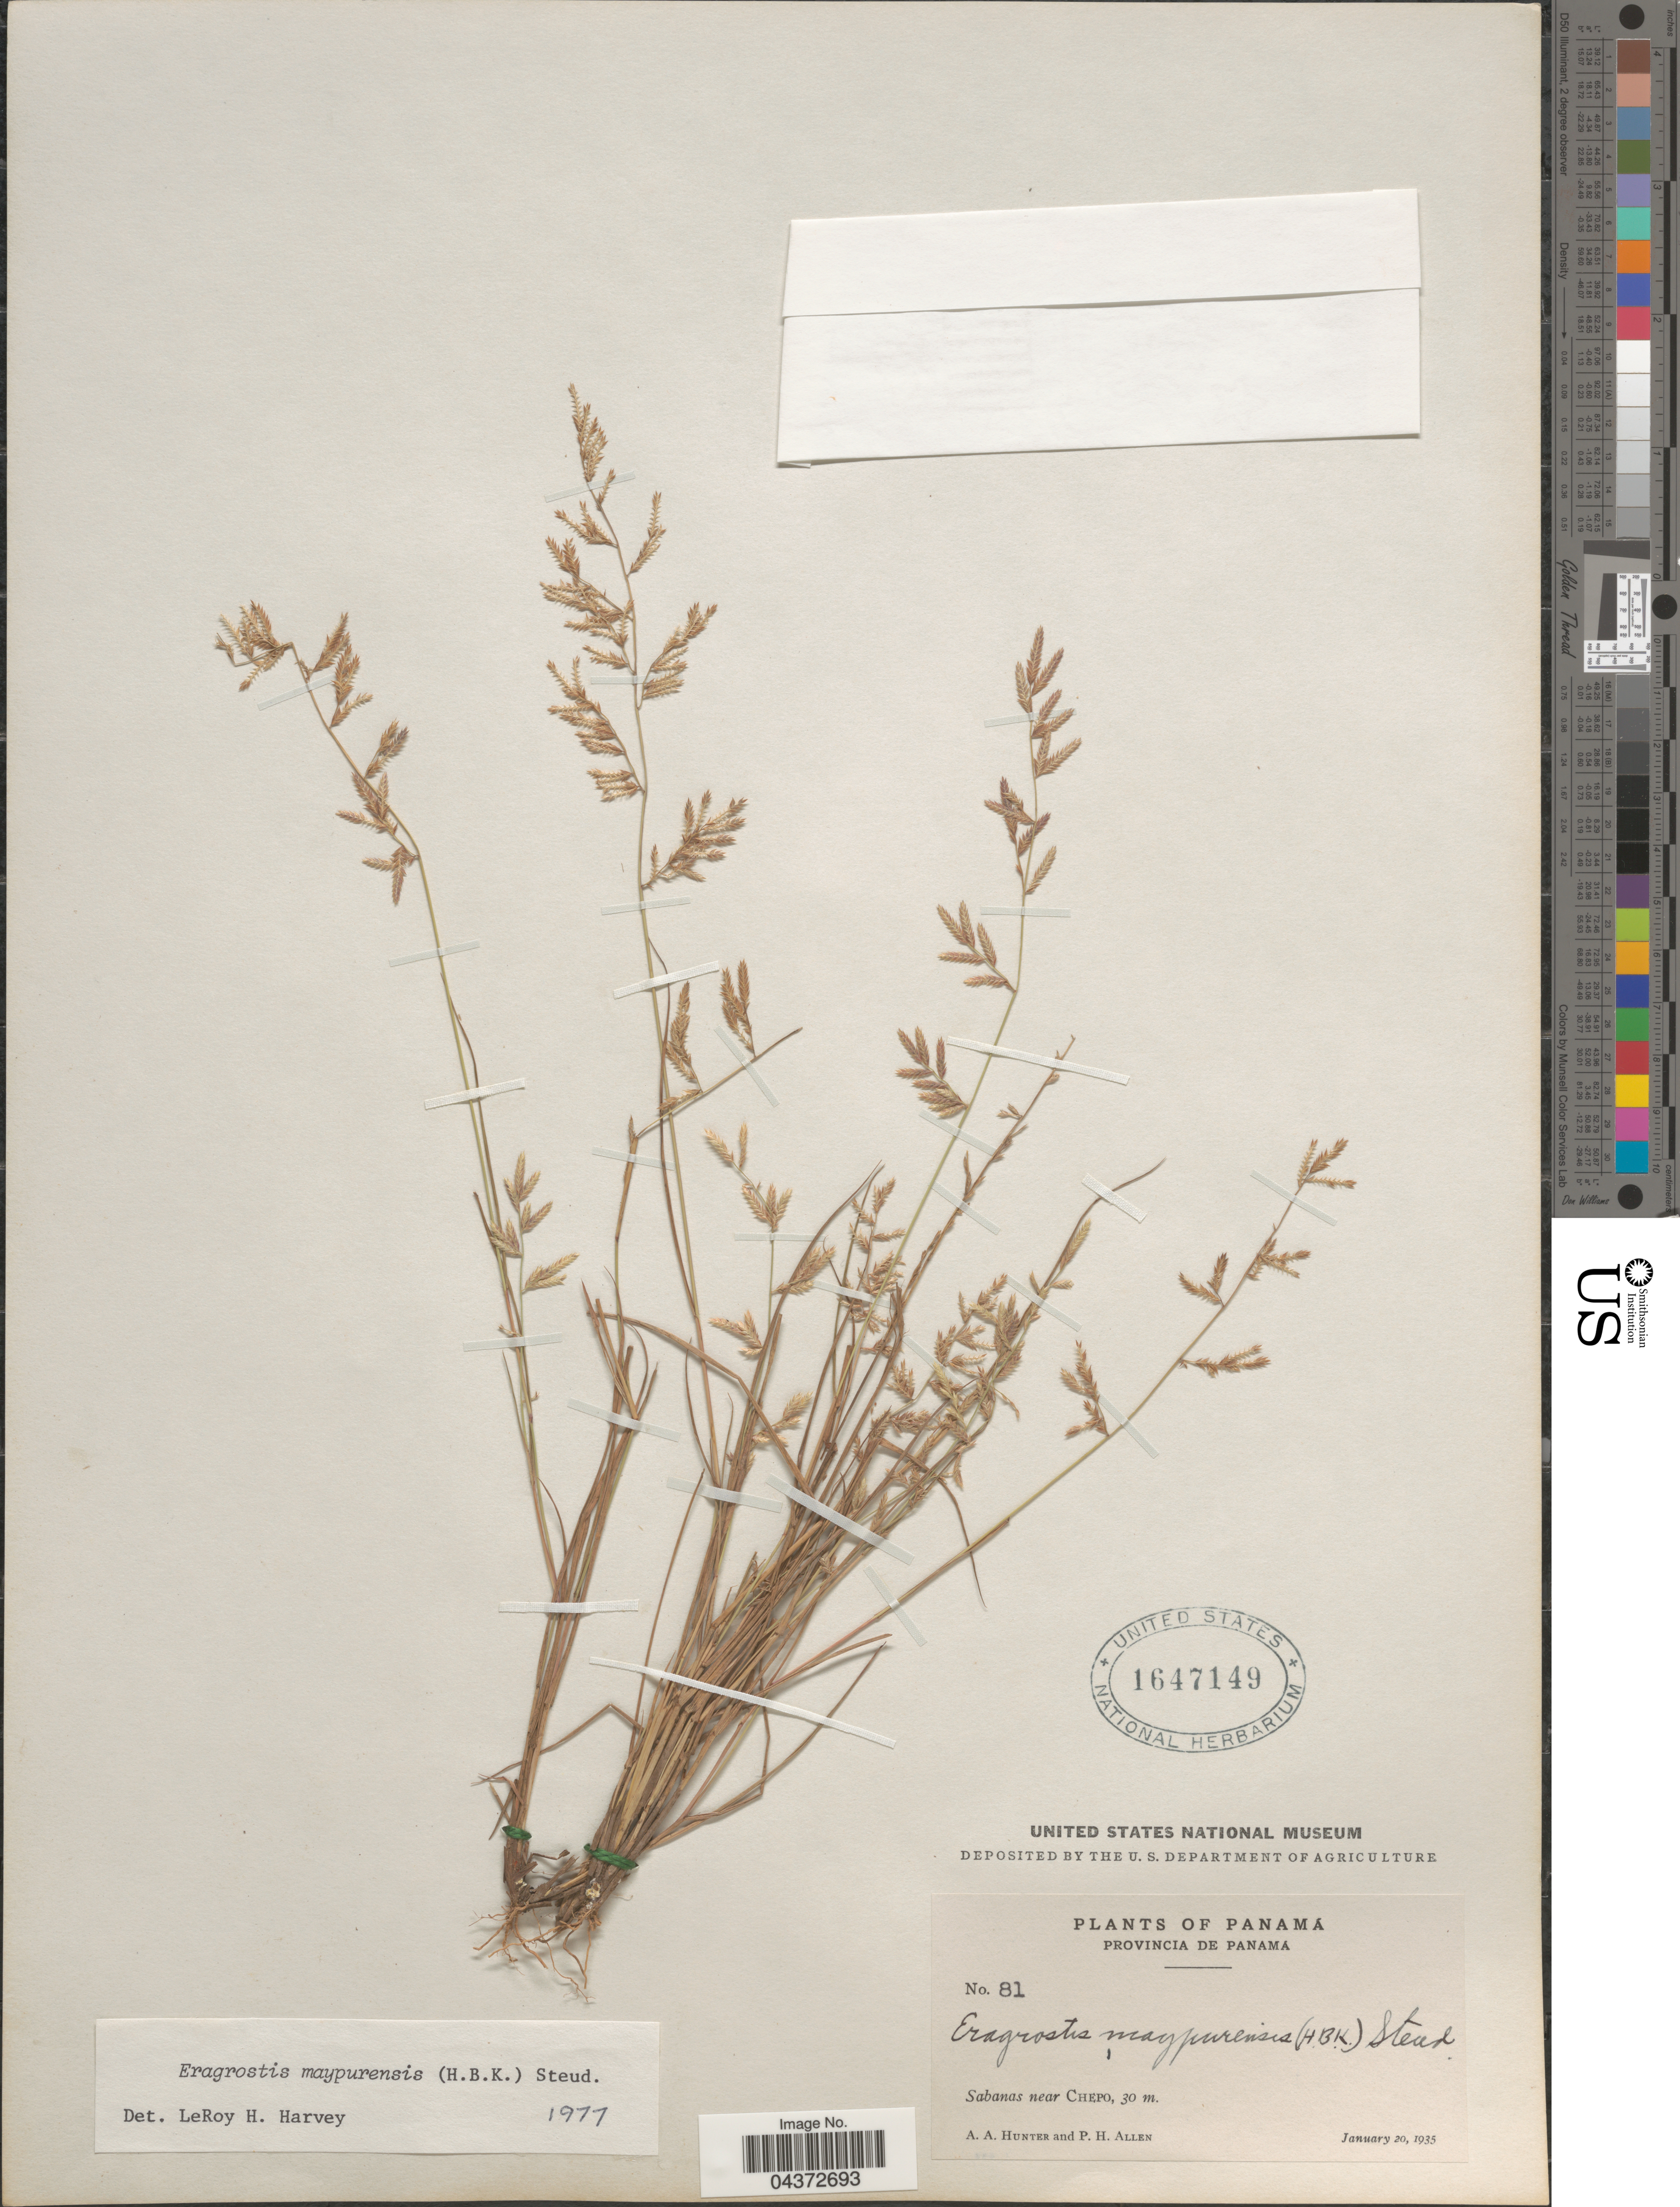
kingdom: Plantae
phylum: Tracheophyta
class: Liliopsida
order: Poales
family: Poaceae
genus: Eragrostis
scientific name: Eragrostis maypurensis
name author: (Kunth) Steud.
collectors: A. Hunter & P. H. Allen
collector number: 81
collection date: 1935-01-20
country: Panama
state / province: Panamá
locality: Sabanas near Chepo.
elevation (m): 30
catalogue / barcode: US 1647149